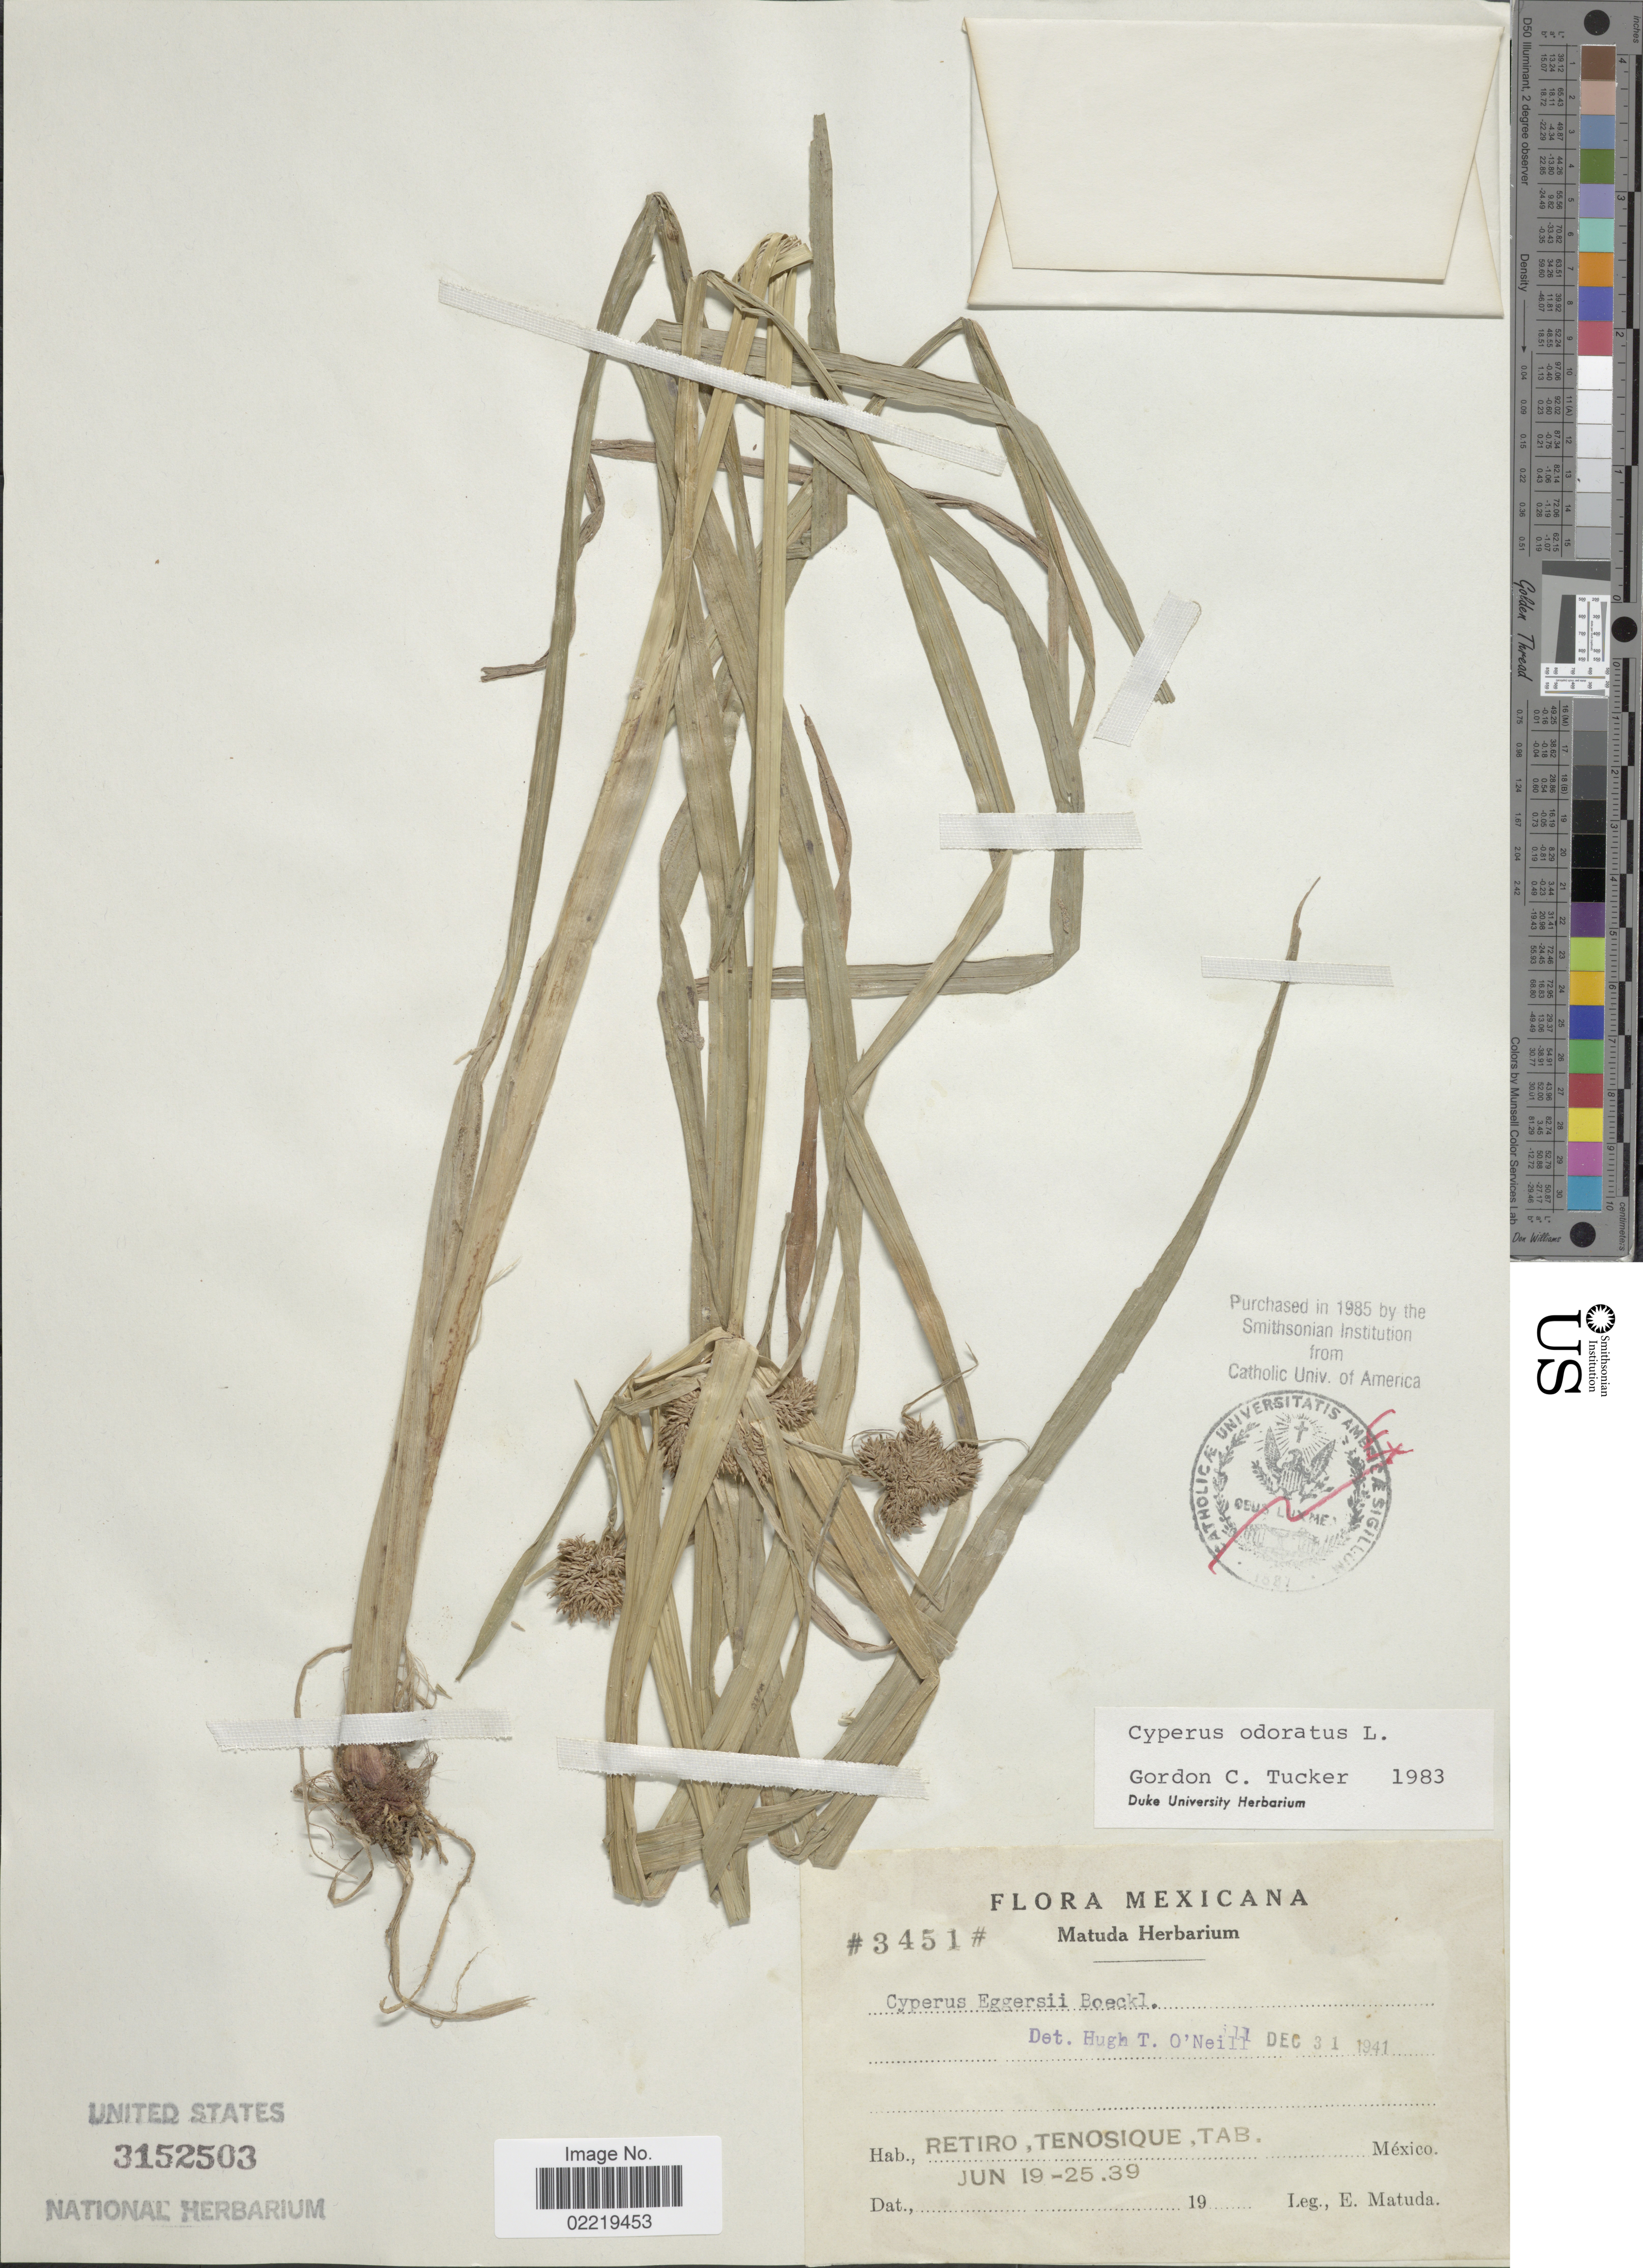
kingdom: Plantae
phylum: Tracheophyta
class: Liliopsida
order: Poales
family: Cyperaceae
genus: Cyperus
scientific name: Cyperus odoratus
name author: L.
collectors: E. Matuda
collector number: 3451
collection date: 1939-06-19/1939-06-25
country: Mexico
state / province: Tabasco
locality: Retiro, Tenosique.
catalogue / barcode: US 3152503